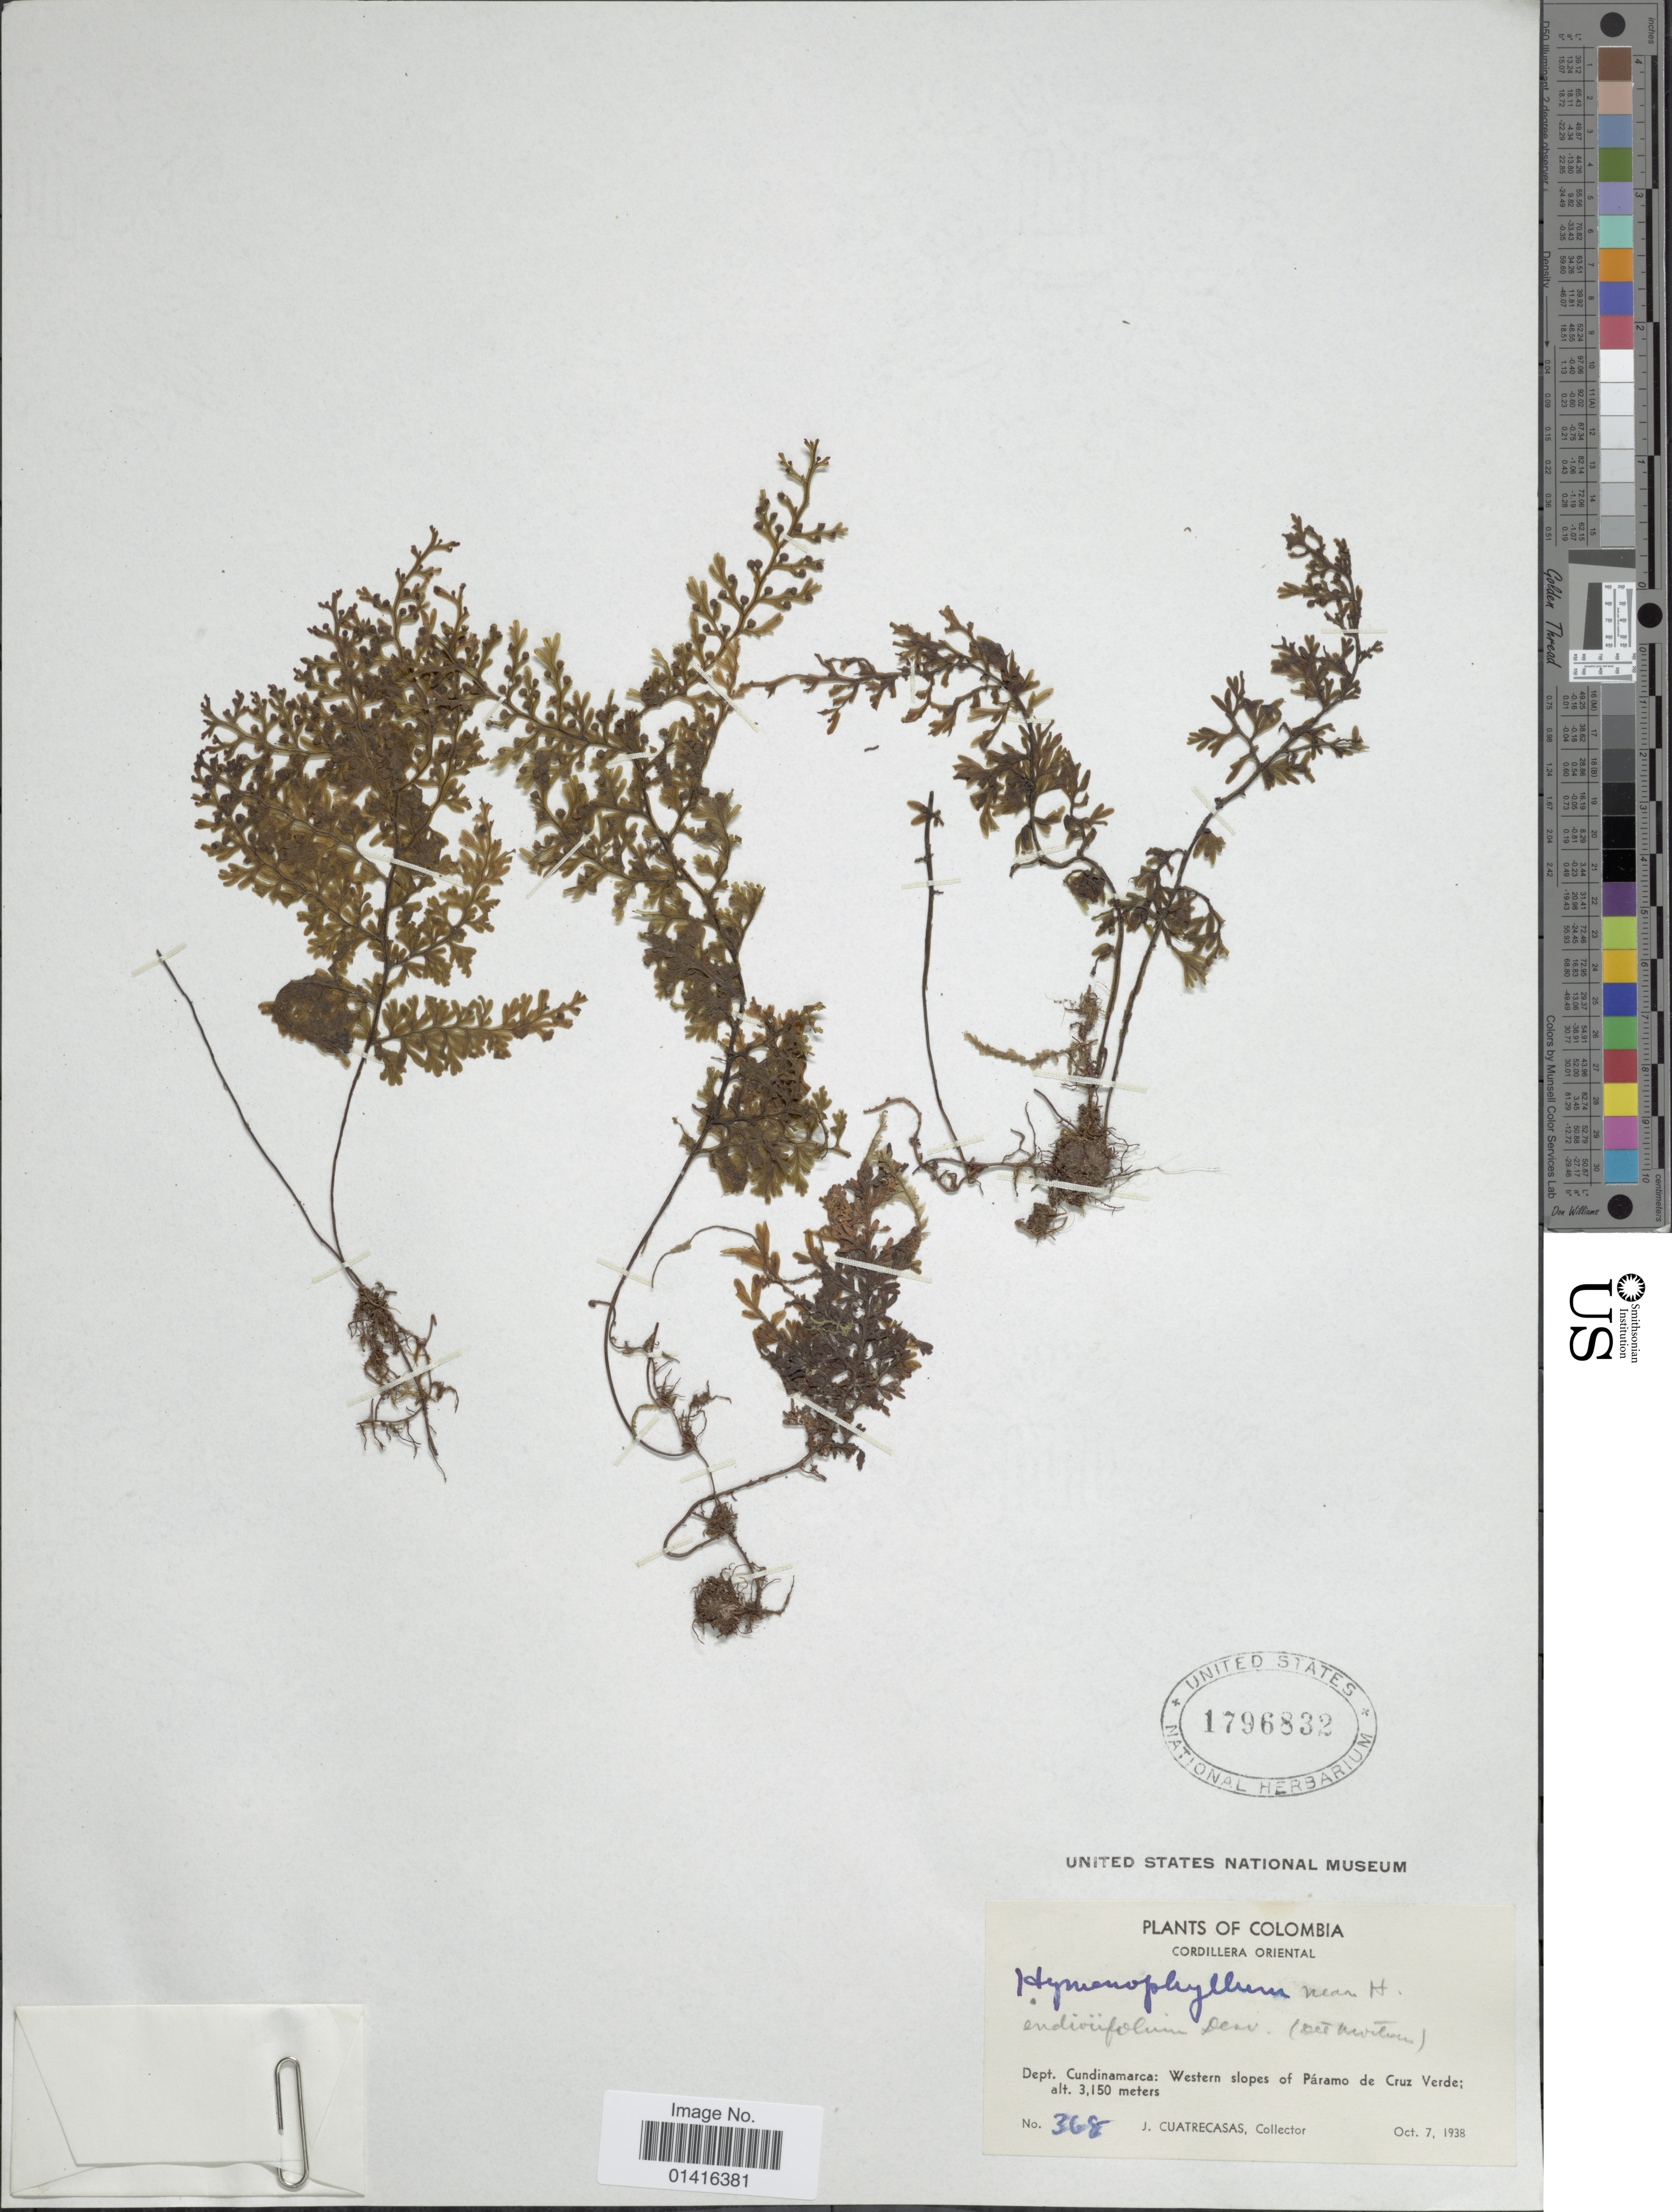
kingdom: Plantae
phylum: Tracheophyta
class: Polypodiopsida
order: Hymenophyllales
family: Hymenophyllaceae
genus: Hymenophyllum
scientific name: Hymenophyllum myriocarpum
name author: Hook.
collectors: J. Cuatrecasas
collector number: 368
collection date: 1938-10-07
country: Colombia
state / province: Cundinamarca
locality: Western slopes of Páramo de Cruz Verde.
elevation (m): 3150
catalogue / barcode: US 1796832